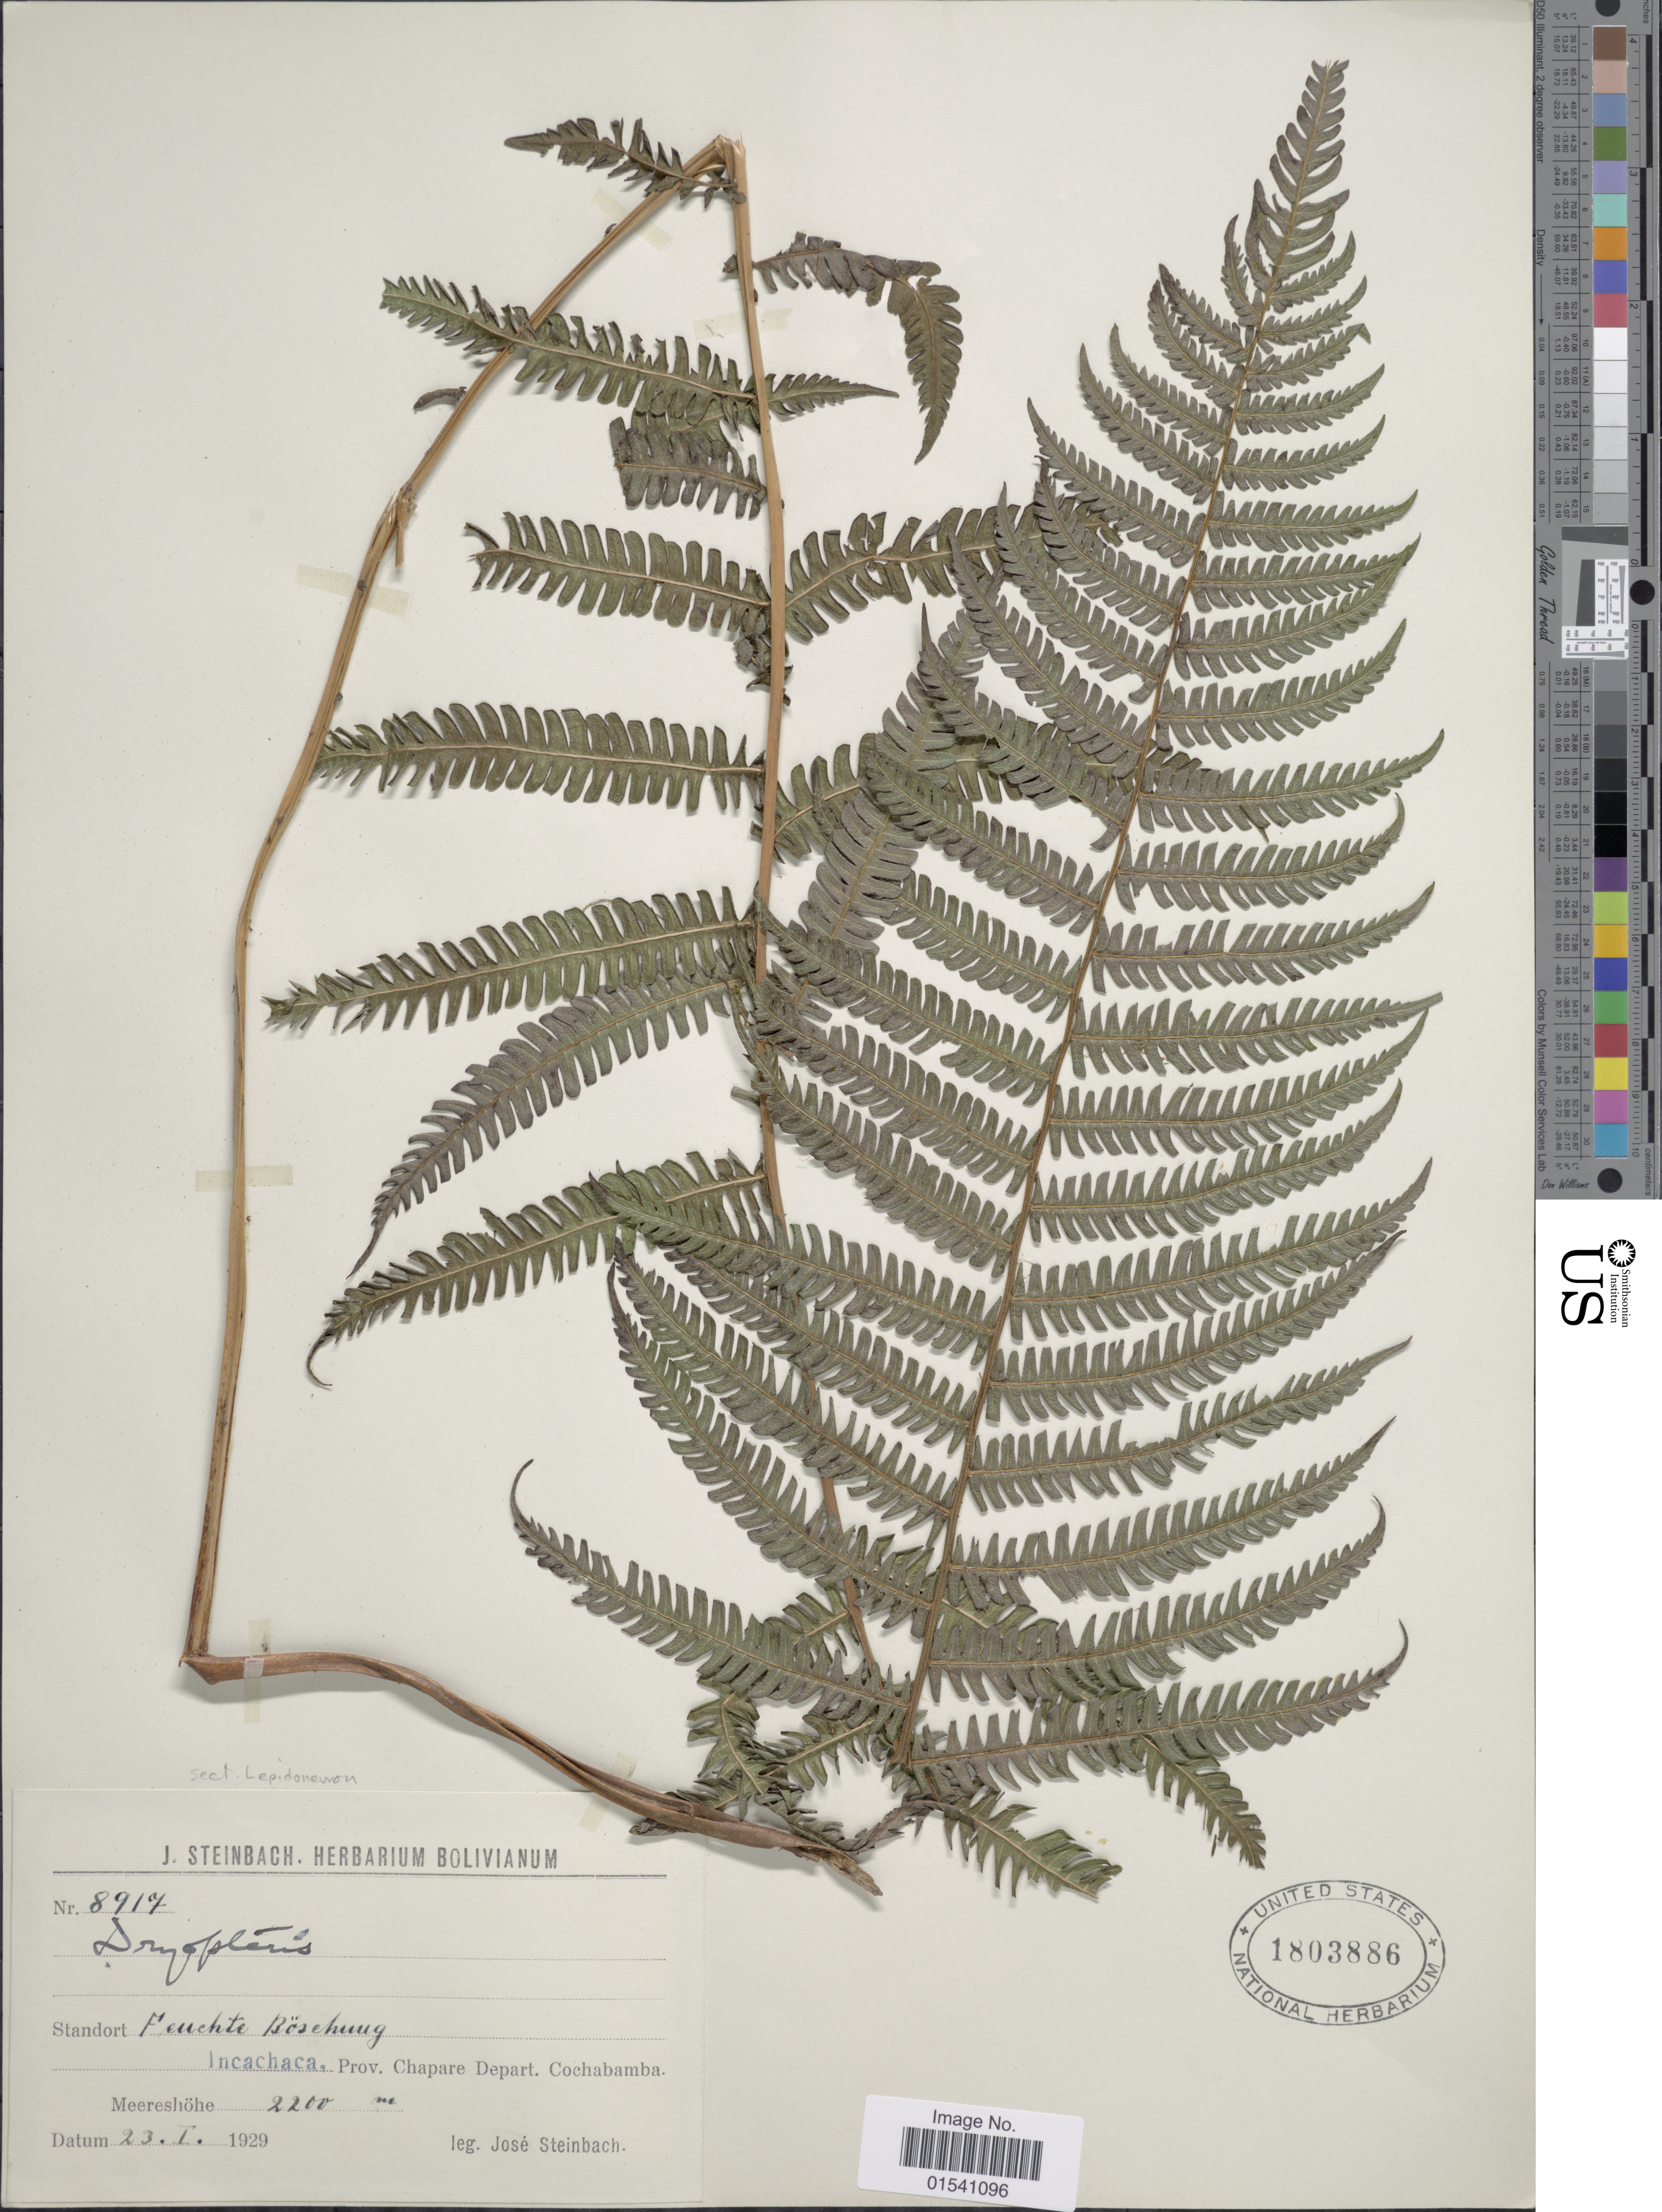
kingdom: Plantae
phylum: Tracheophyta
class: Polypodiopsida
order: Polypodiales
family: Thelypteridaceae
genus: Amauropelta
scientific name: Amauropelta sp.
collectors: J. Steinbach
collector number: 8917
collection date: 1929-01-23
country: Bolivia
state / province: Cochabamba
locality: Feuchte Böschung Incachaca, prov. Chapare Depart. Cochabamba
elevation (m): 2200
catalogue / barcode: US 1803886